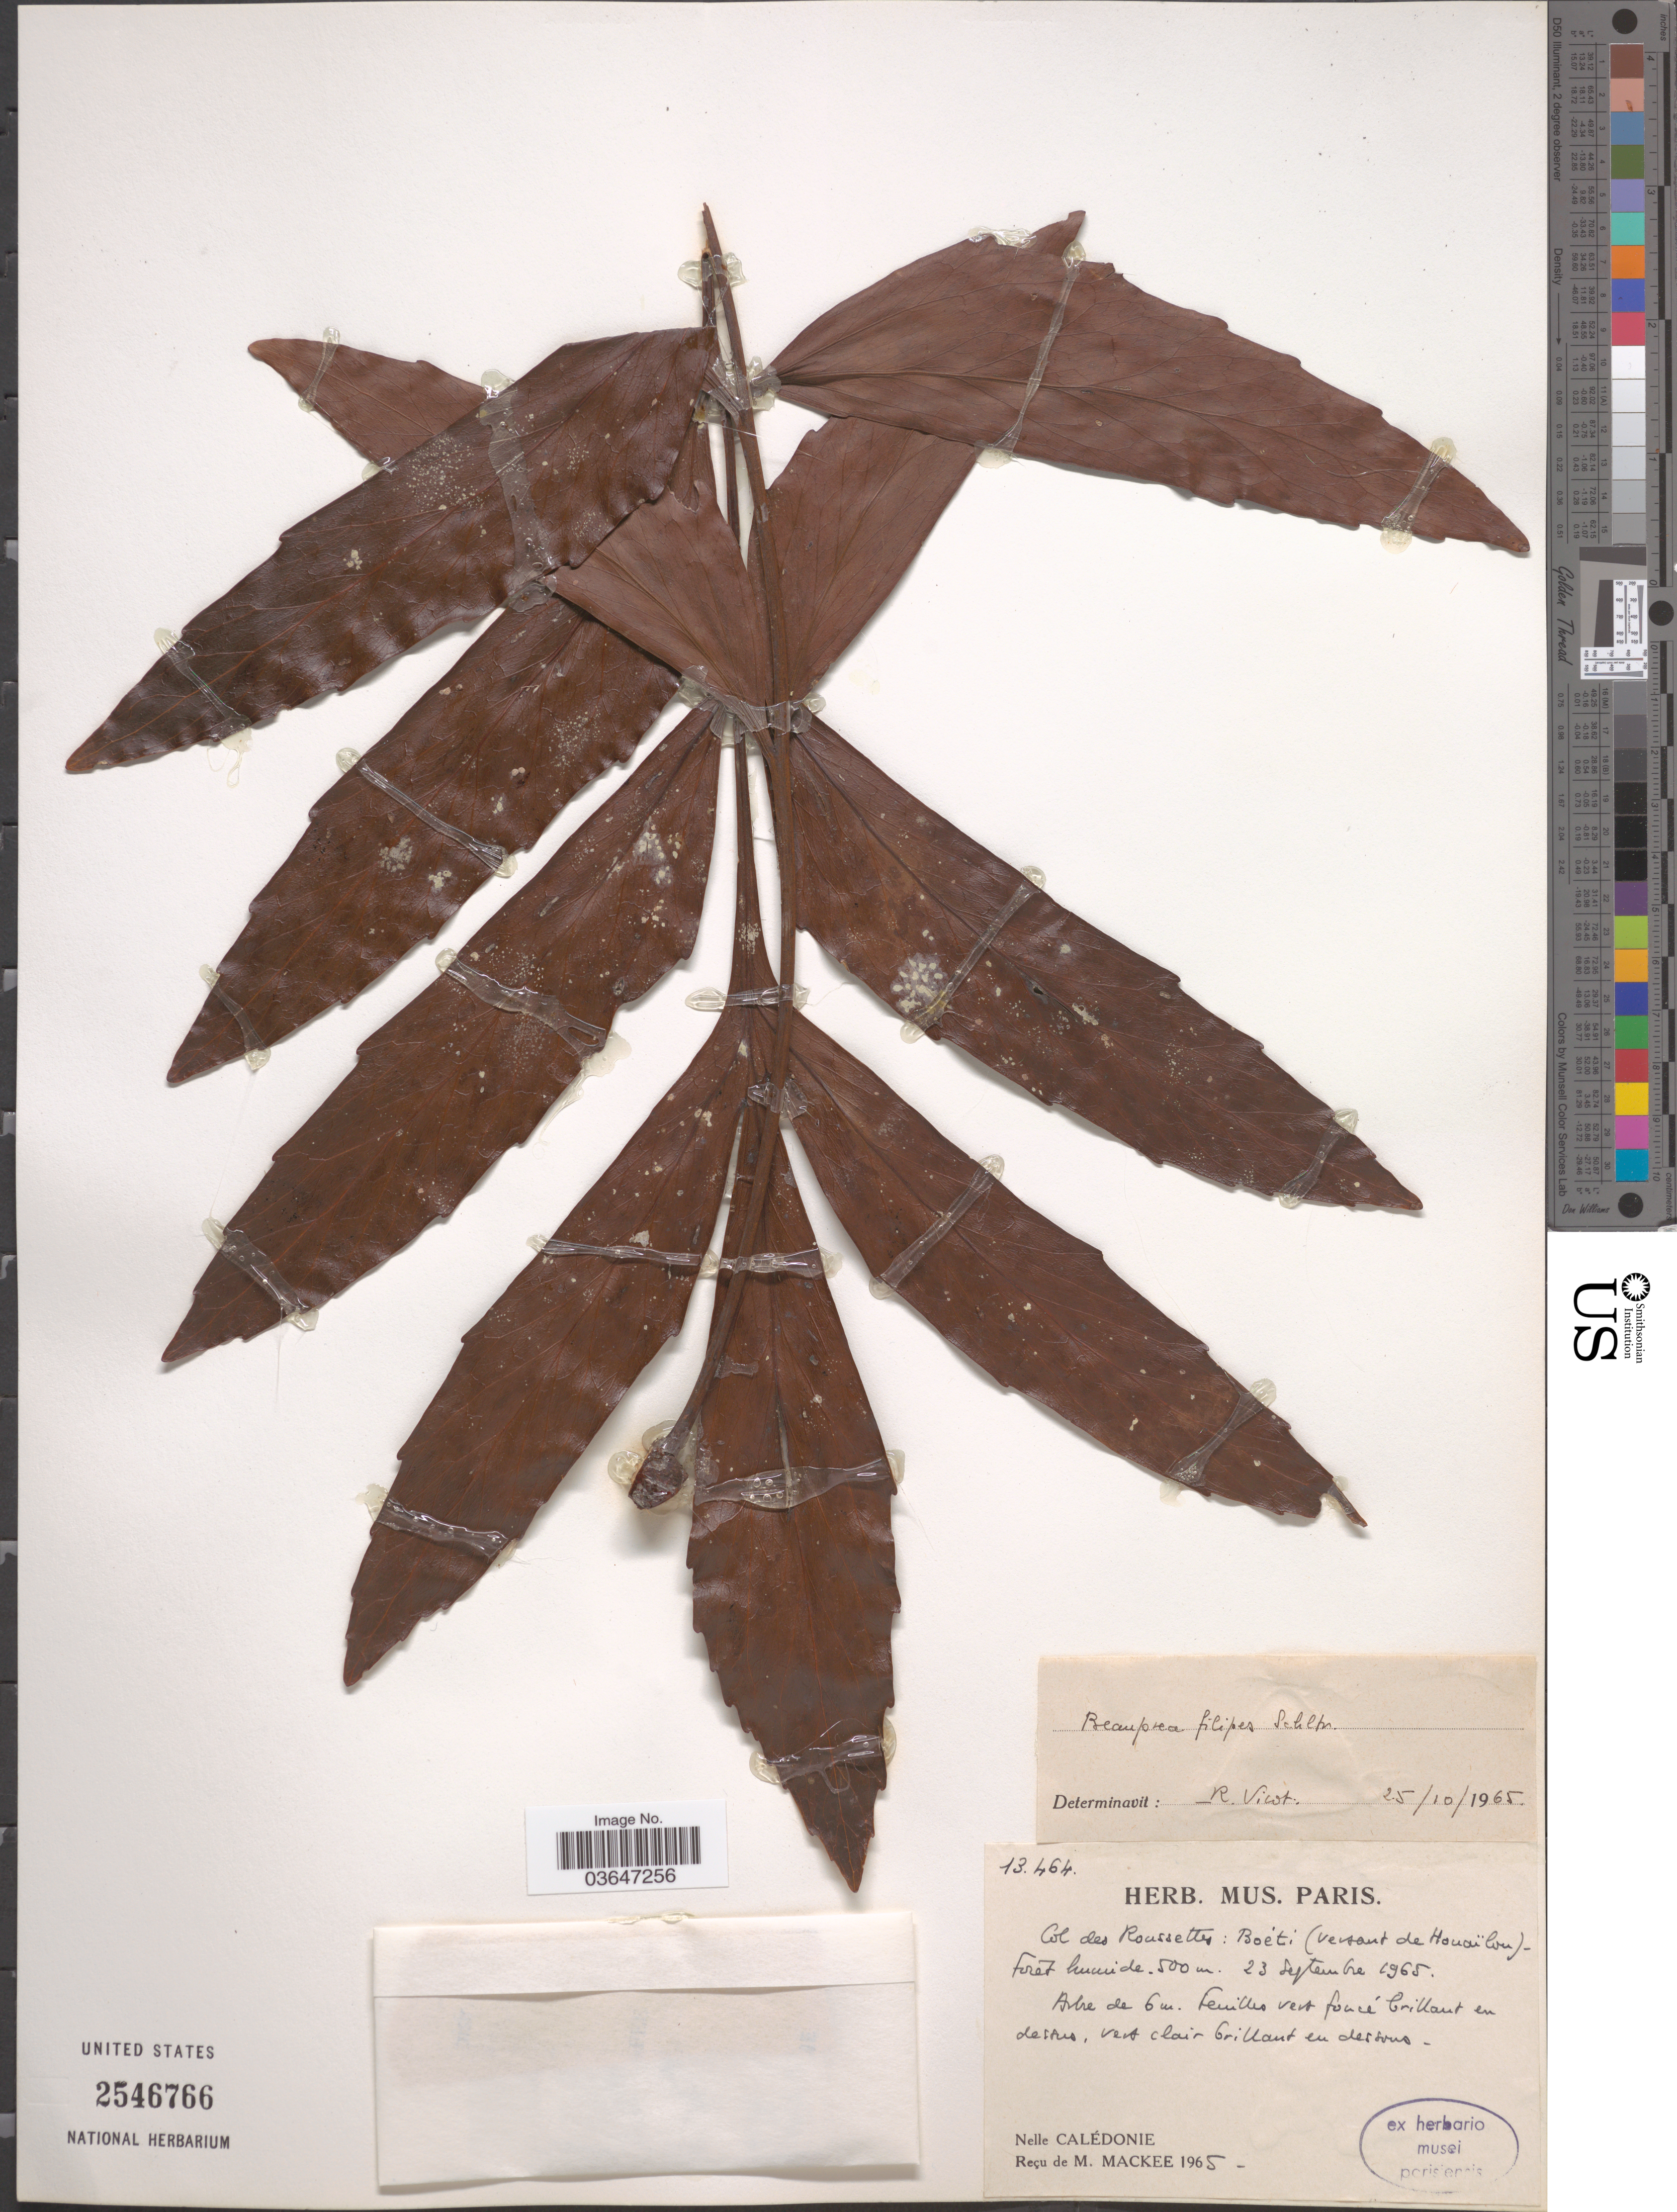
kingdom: Plantae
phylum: Tracheophyta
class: Magnoliopsida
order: Proteales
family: Proteaceae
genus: Beauprea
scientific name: Beauprea filipes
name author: Schltr.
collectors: M. Mackee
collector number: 13464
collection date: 1965-09-23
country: New Caledonia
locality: Col des Roussettes: Boéti (versant de Houaïlou).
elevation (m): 500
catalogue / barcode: US 2546766